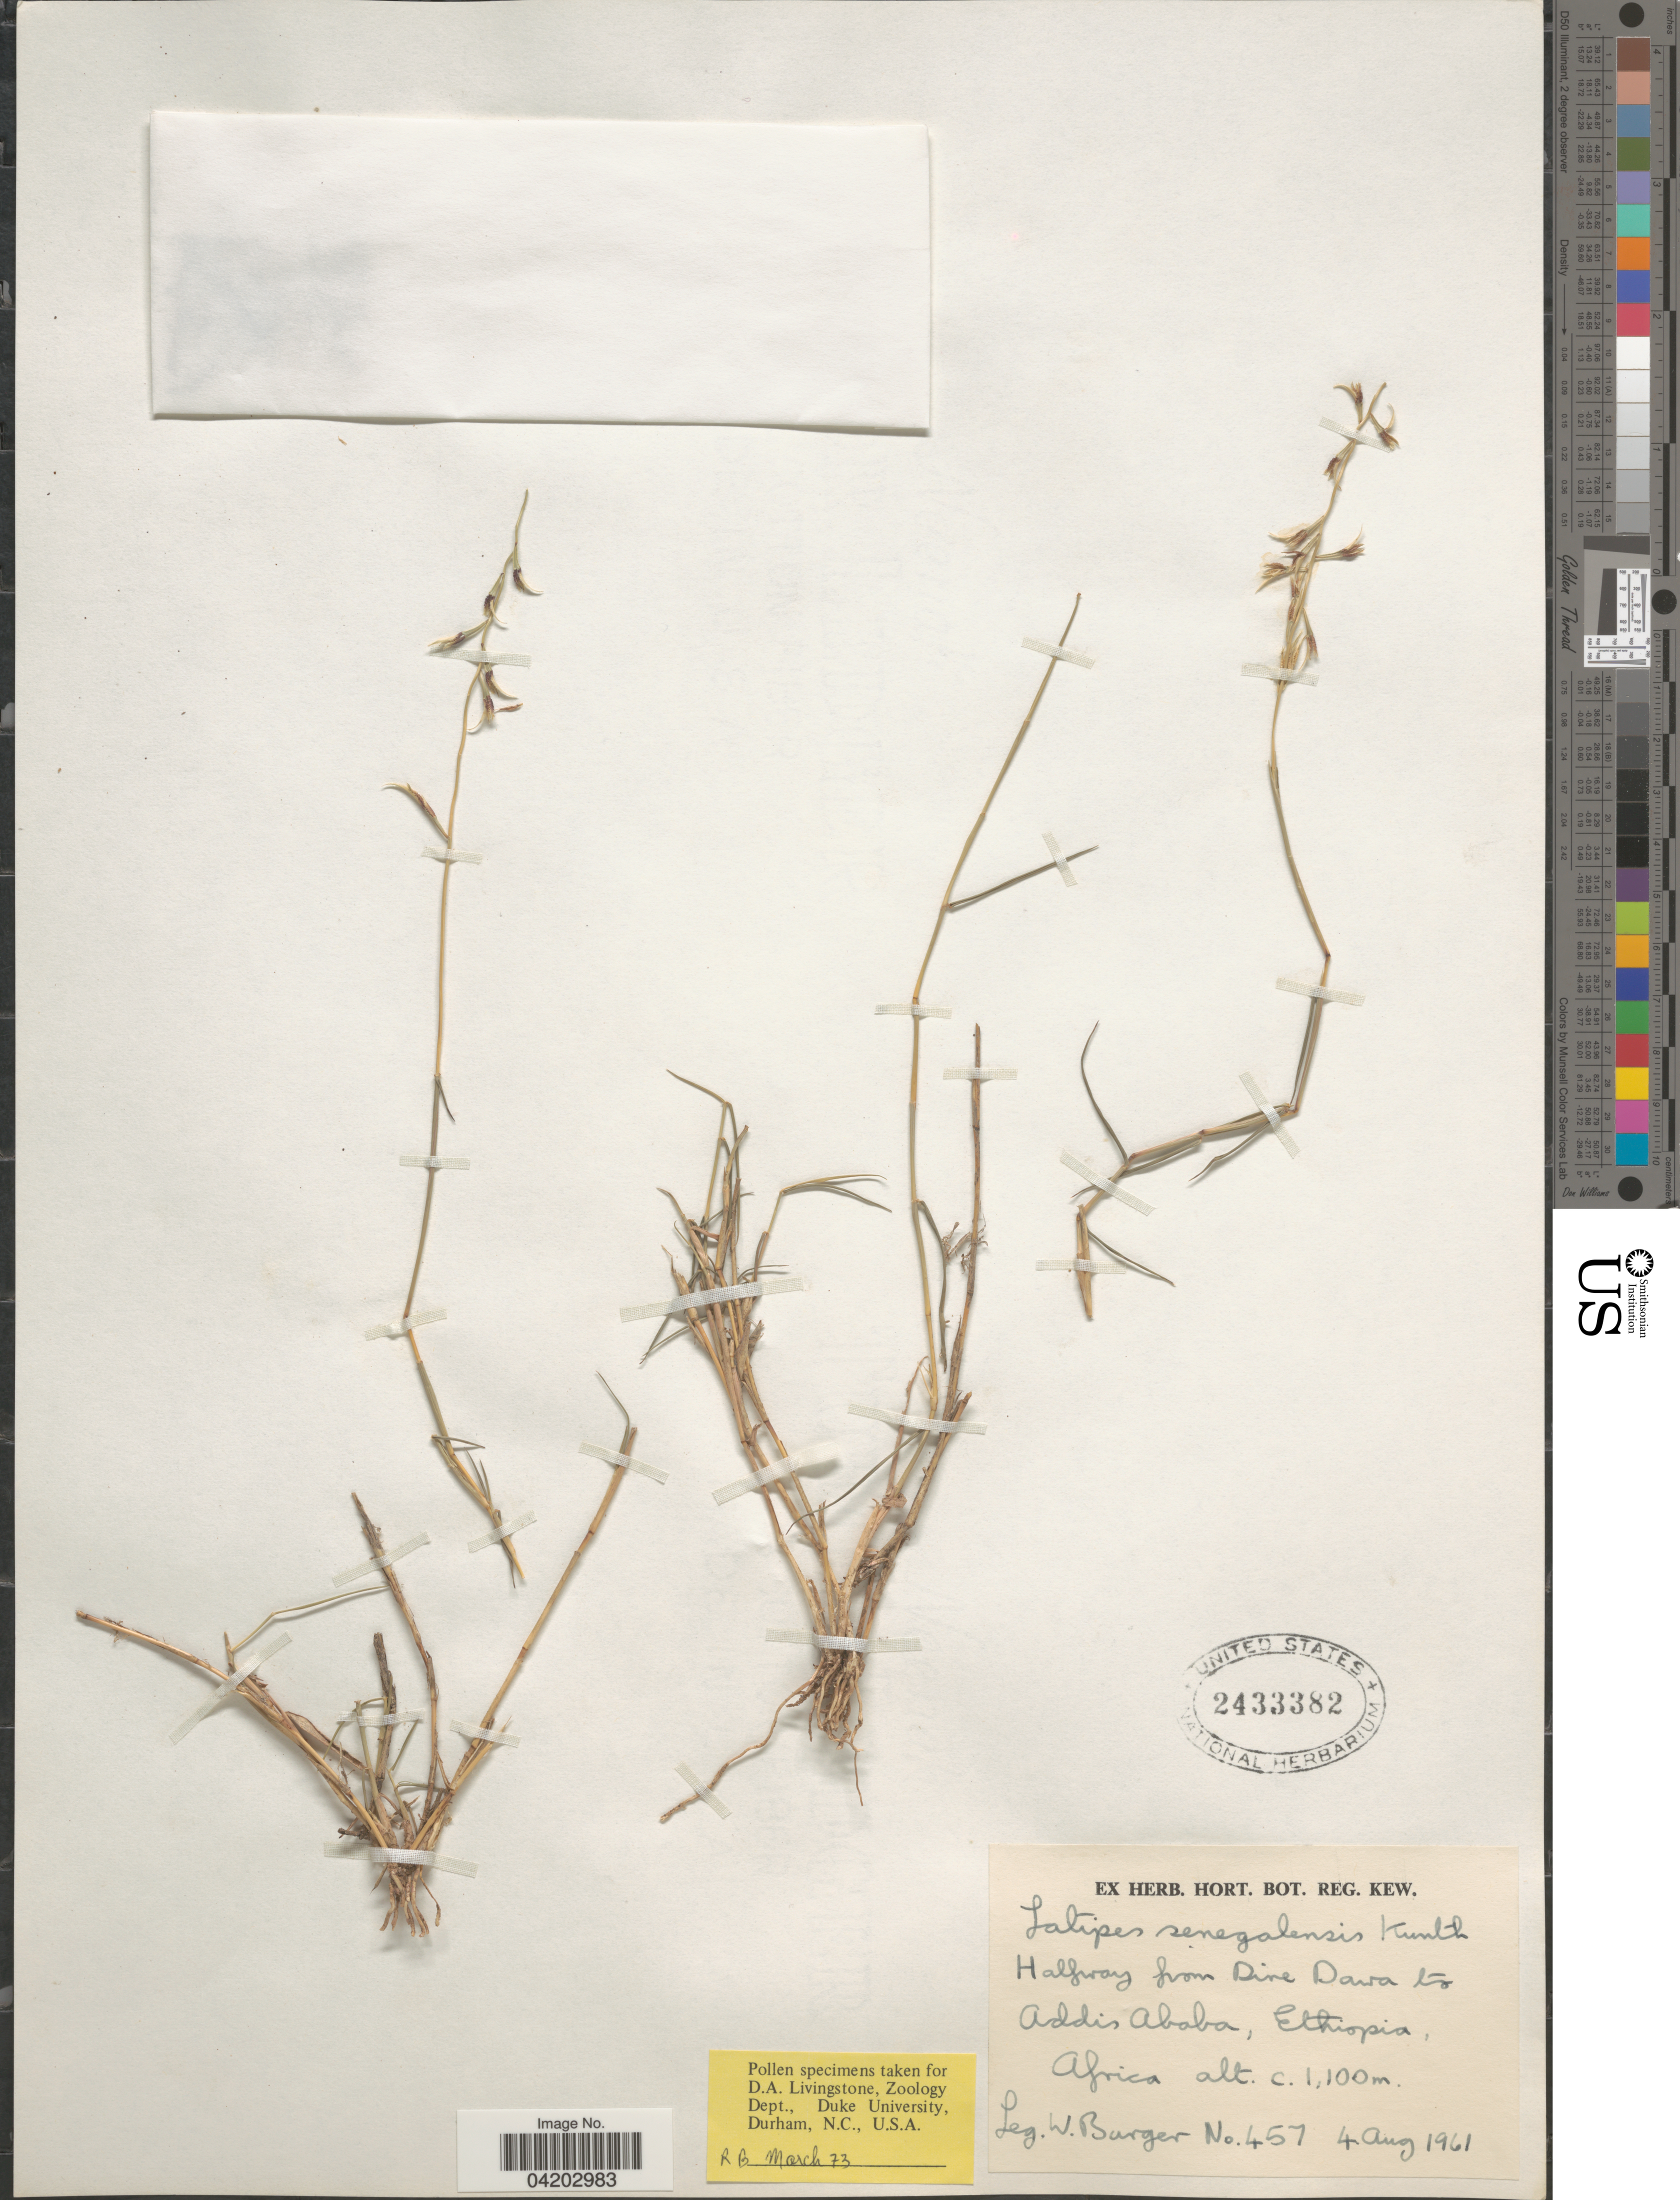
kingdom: Plantae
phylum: Tracheophyta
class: Liliopsida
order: Poales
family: Poaceae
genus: Leptothrium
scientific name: Leptothrium senegalense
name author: (Kunth) Clayton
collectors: W. Burger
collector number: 457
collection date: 1961-08-04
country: Ethiopia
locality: Halfway from Dire Dawa to Addis Ababa.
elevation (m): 1100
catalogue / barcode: US 2433382